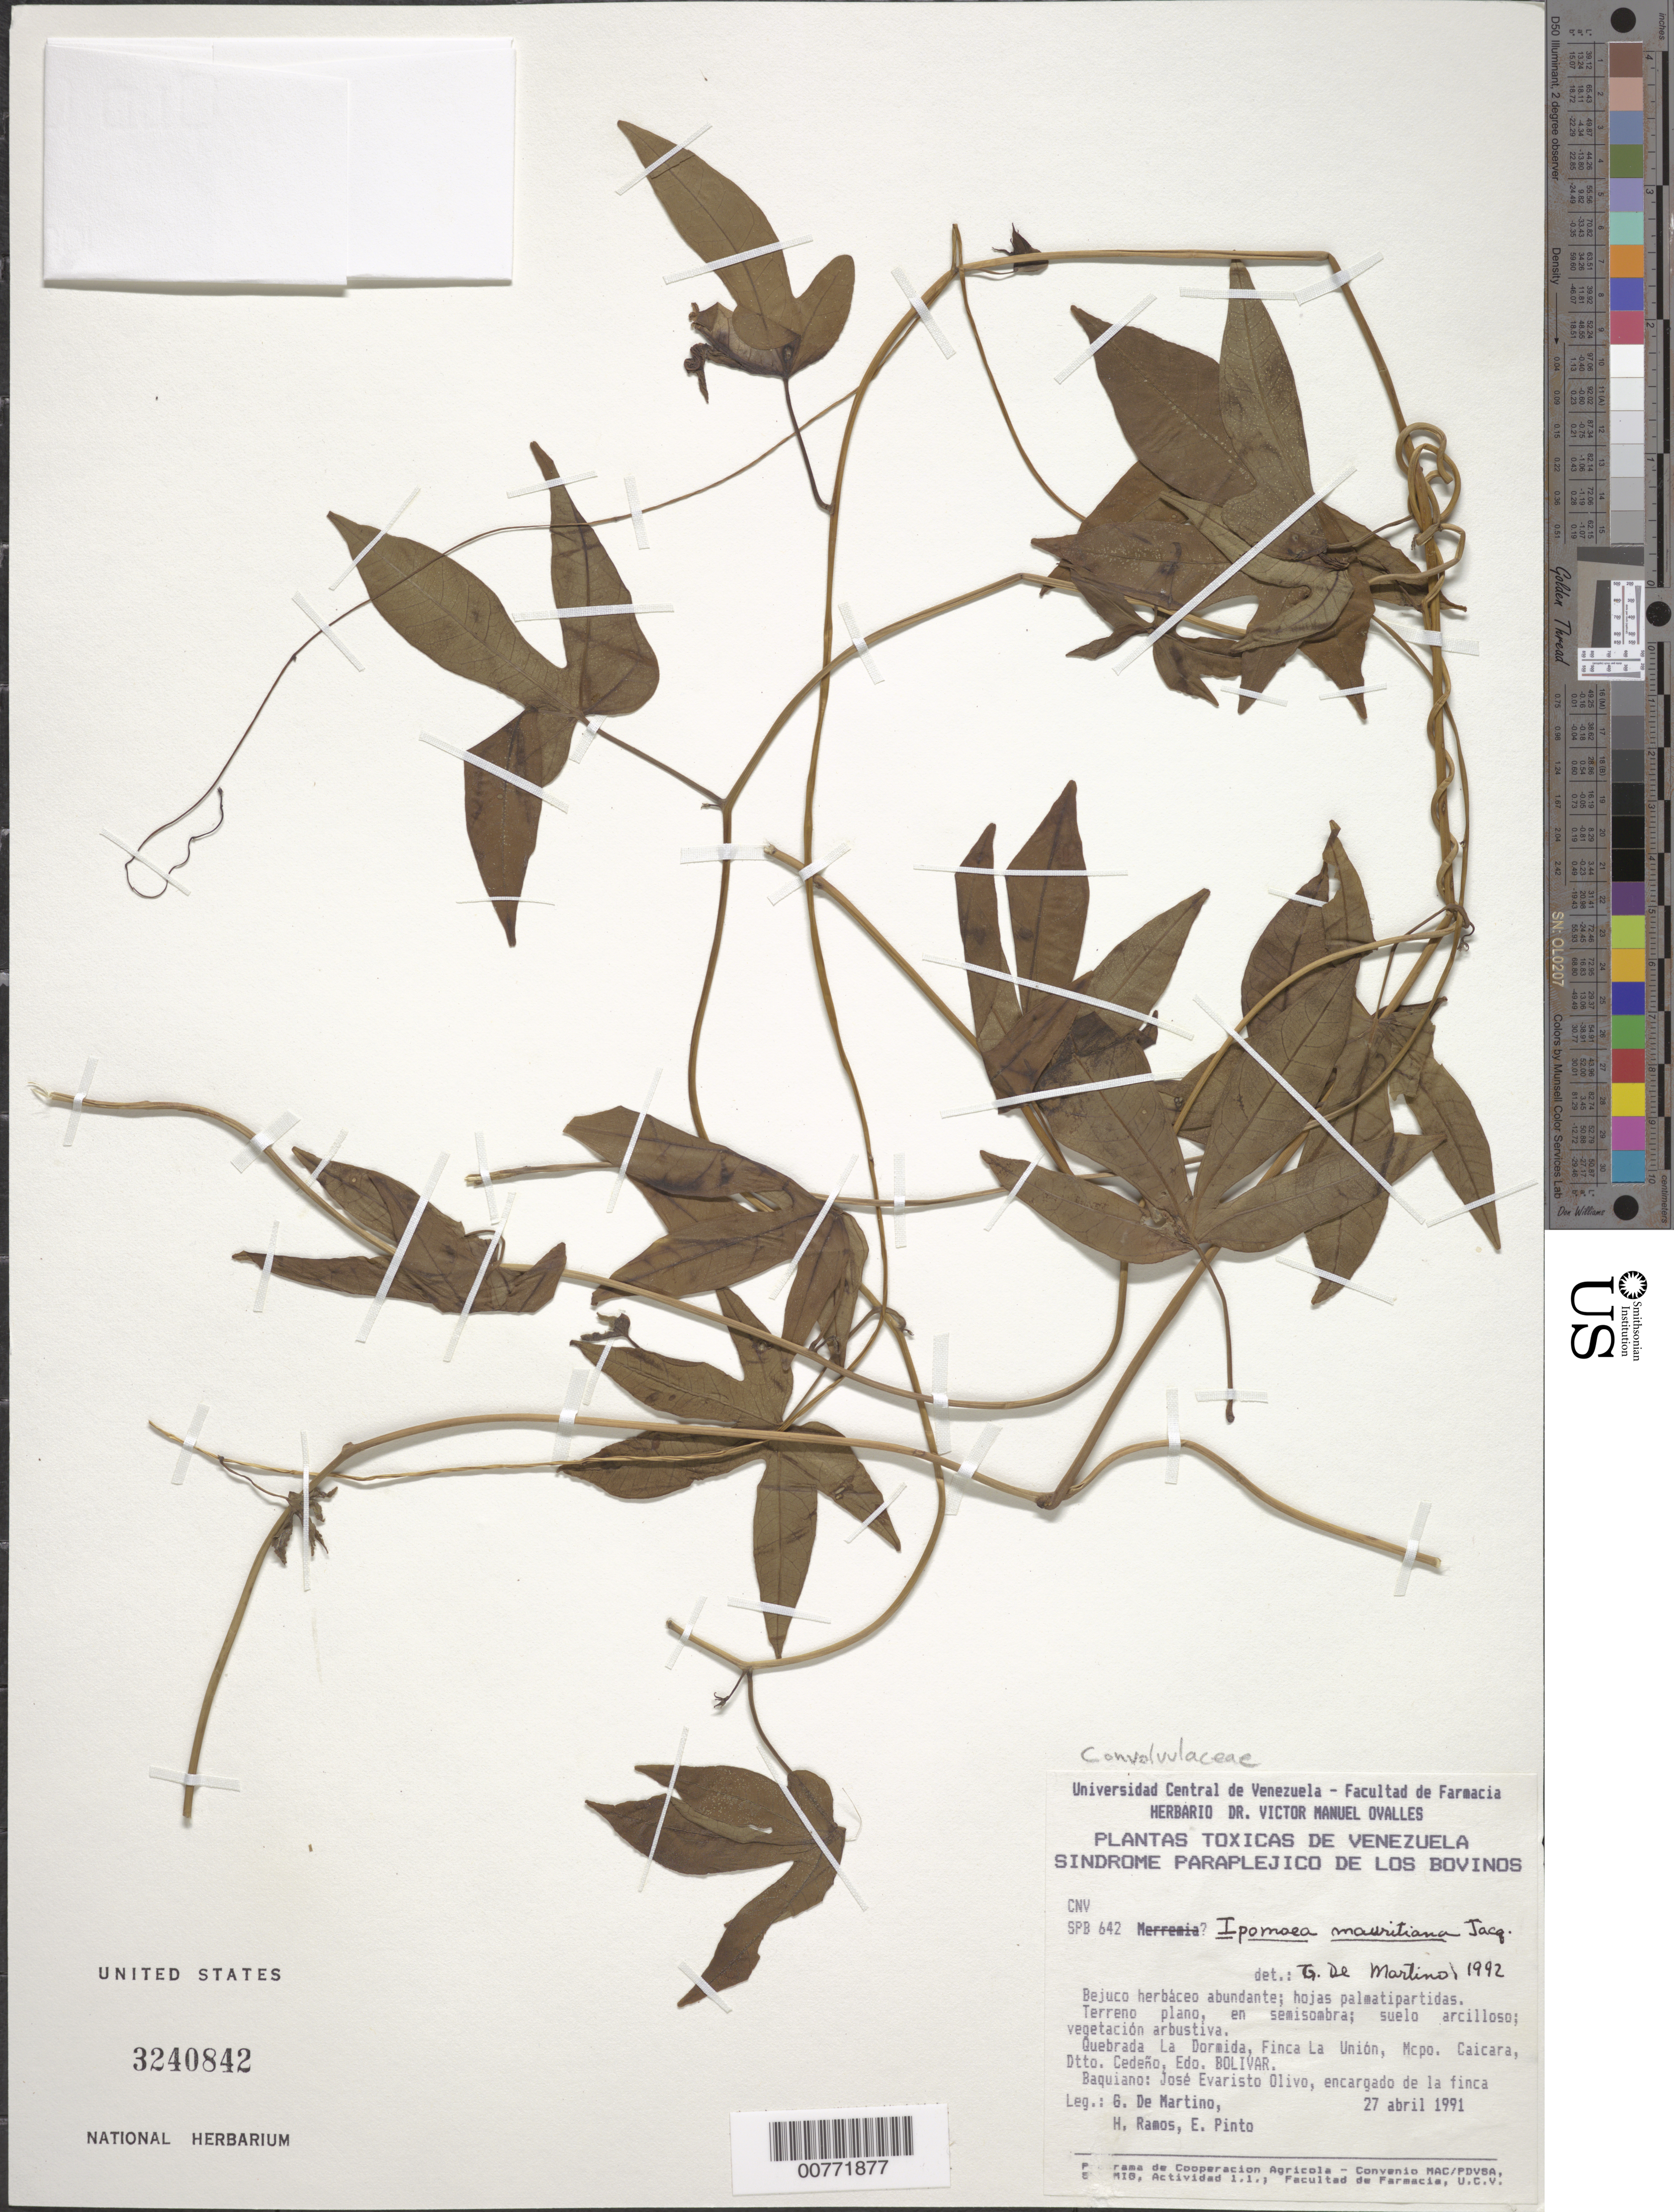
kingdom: Plantae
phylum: Tracheophyta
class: Magnoliopsida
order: Solanales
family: Convolvulaceae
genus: Ipomoea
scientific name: Ipomoea mauritiana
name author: Jacq.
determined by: De Martino, Giovanna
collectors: G. De Martino, H. Ramos & E. Pinto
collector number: SPB 642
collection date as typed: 27-Apr-91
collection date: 1991-04-27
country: Venezuela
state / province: Bolívar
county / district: Cedeño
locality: Mun. Caicara, Quebrada La Dormida, Finca la Union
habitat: Terreno plano, en semisombra; suelo arcilloso; vegetatcion arbustiva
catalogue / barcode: US 3240842